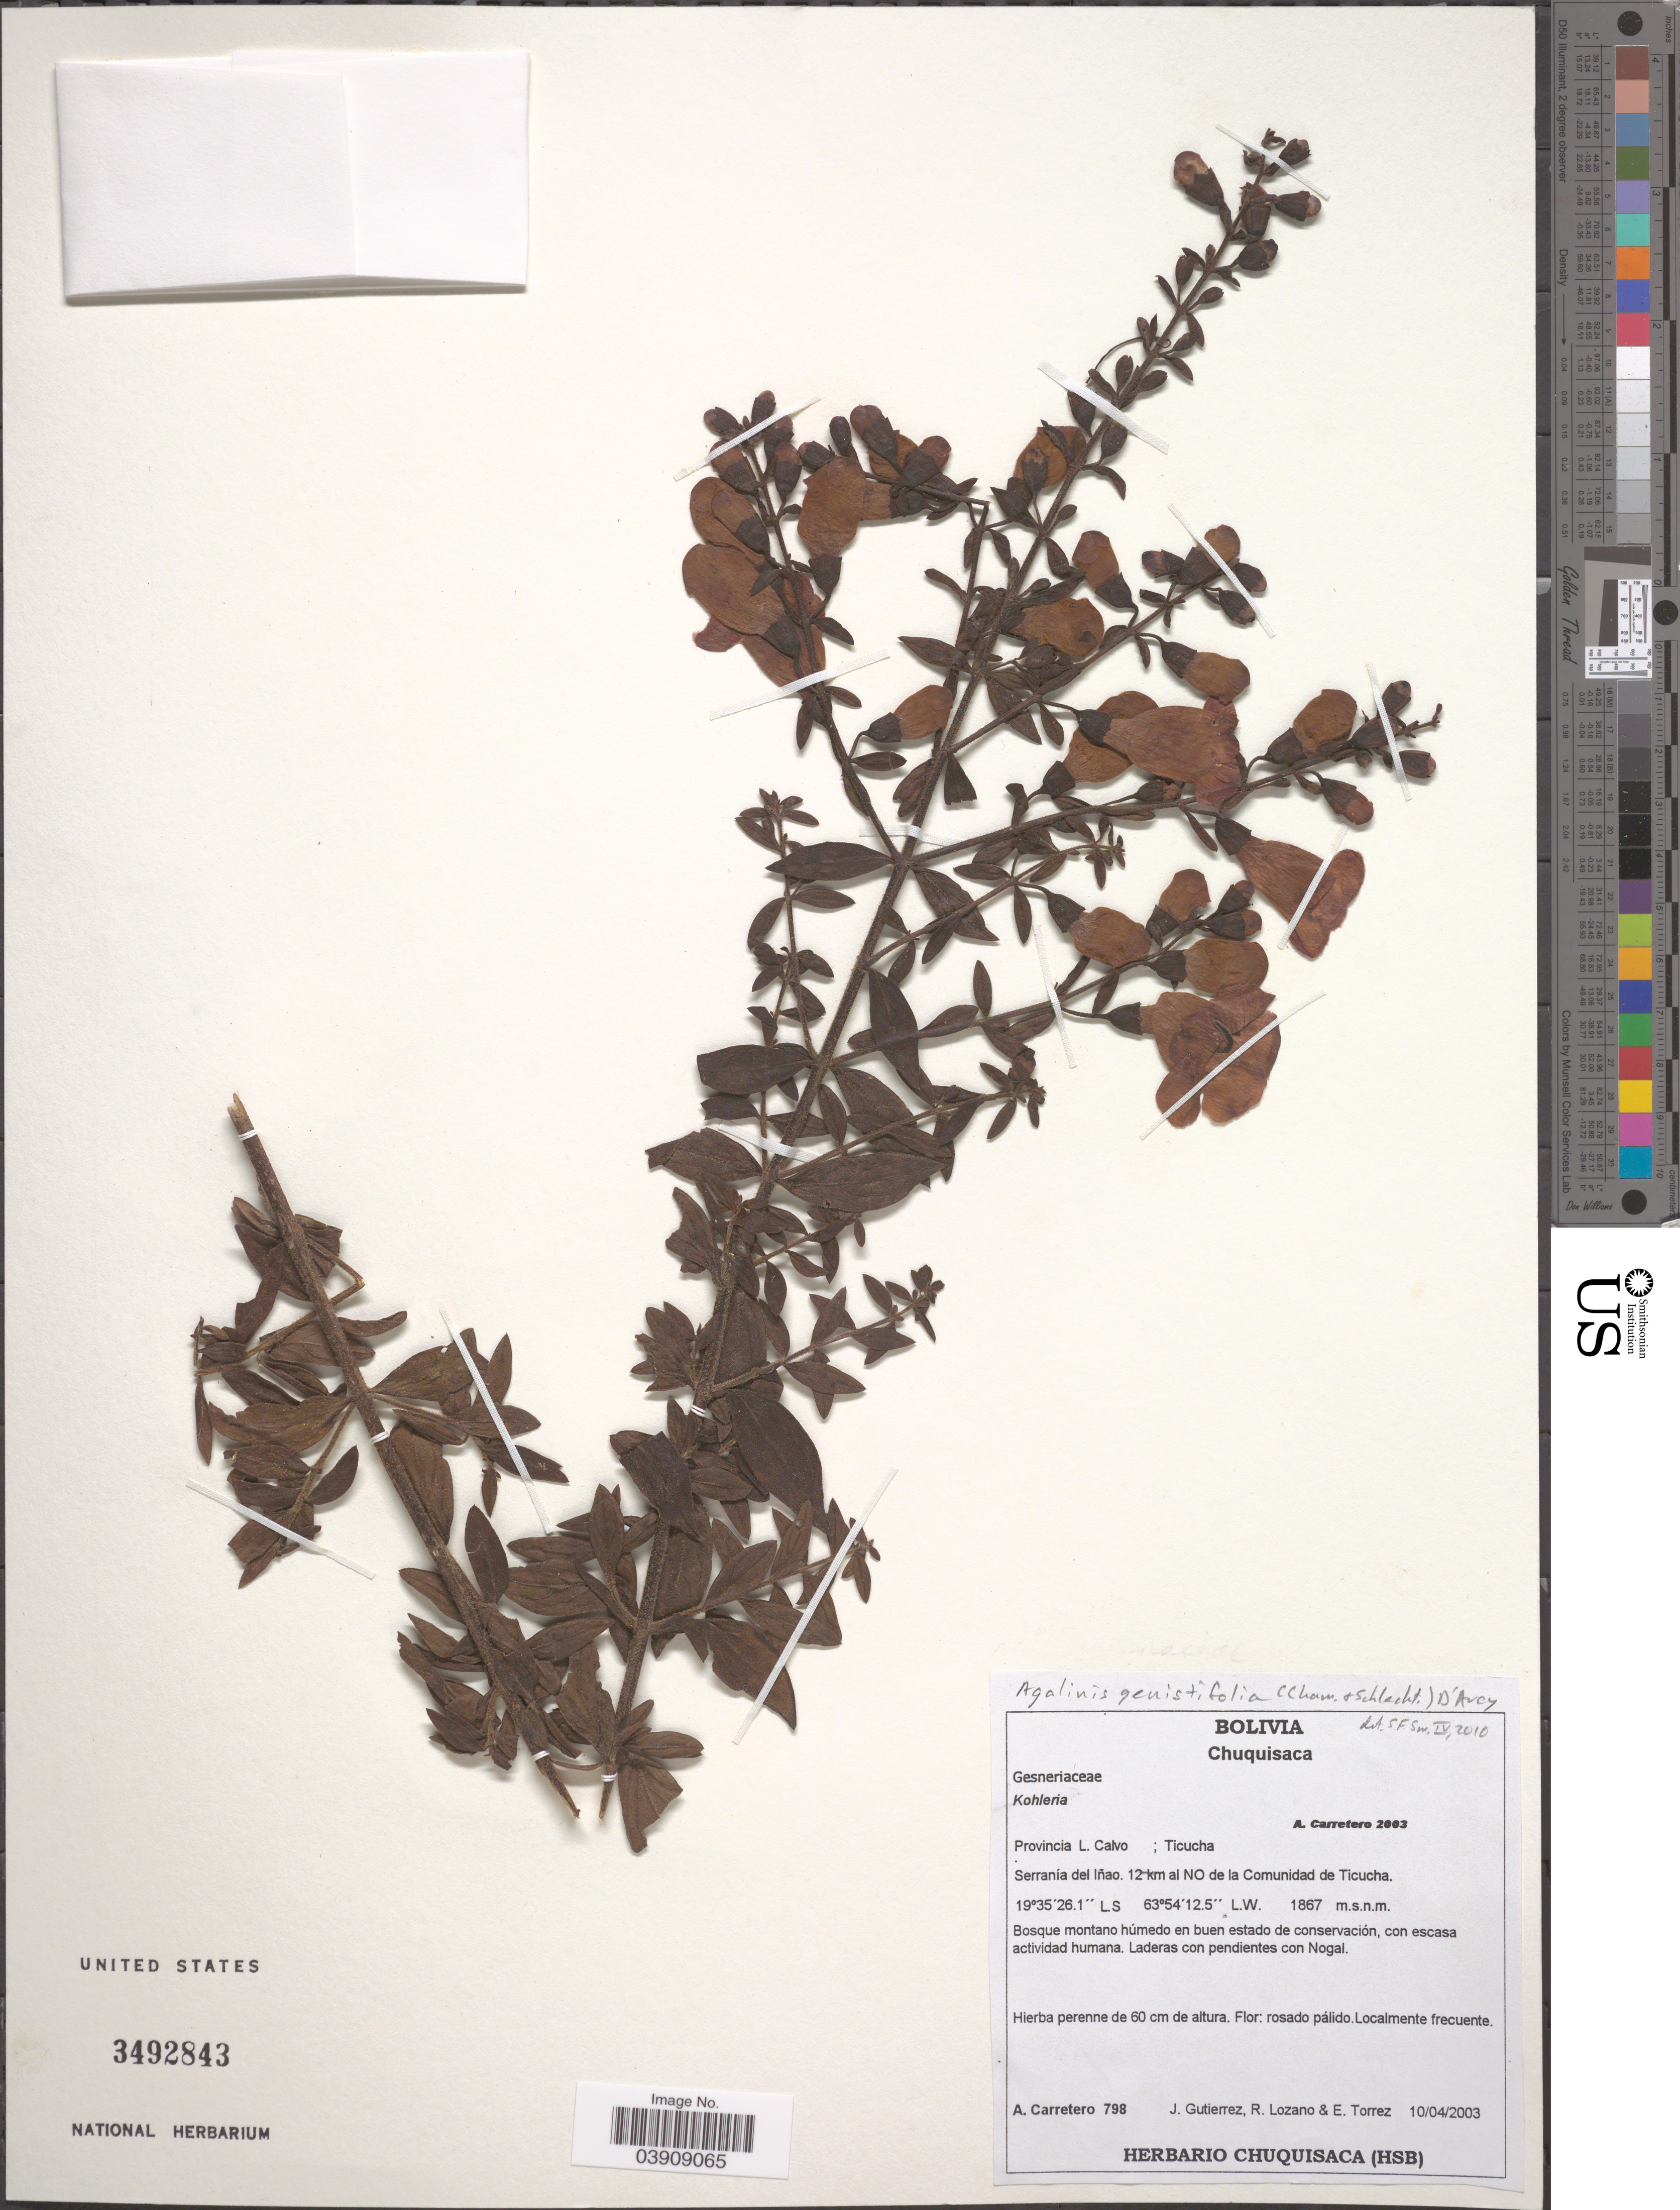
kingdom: Plantae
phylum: Tracheophyta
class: Magnoliopsida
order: Lamiales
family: Orobanchaceae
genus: Agalinis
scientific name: Agalinis genistifolia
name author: (Cham. & Schltdl.) D'Arcy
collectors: A. Carretero, J. Gutierrez, R. Lozano & E. Torrez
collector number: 798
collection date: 2003-04-10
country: Bolivia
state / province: Chuquisaca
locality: Provincia L. Calvo; Ticucha. Serranía del Iñao. 12 km al NO de la Comunidad de Ticucha.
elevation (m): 1867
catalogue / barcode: US 3492843